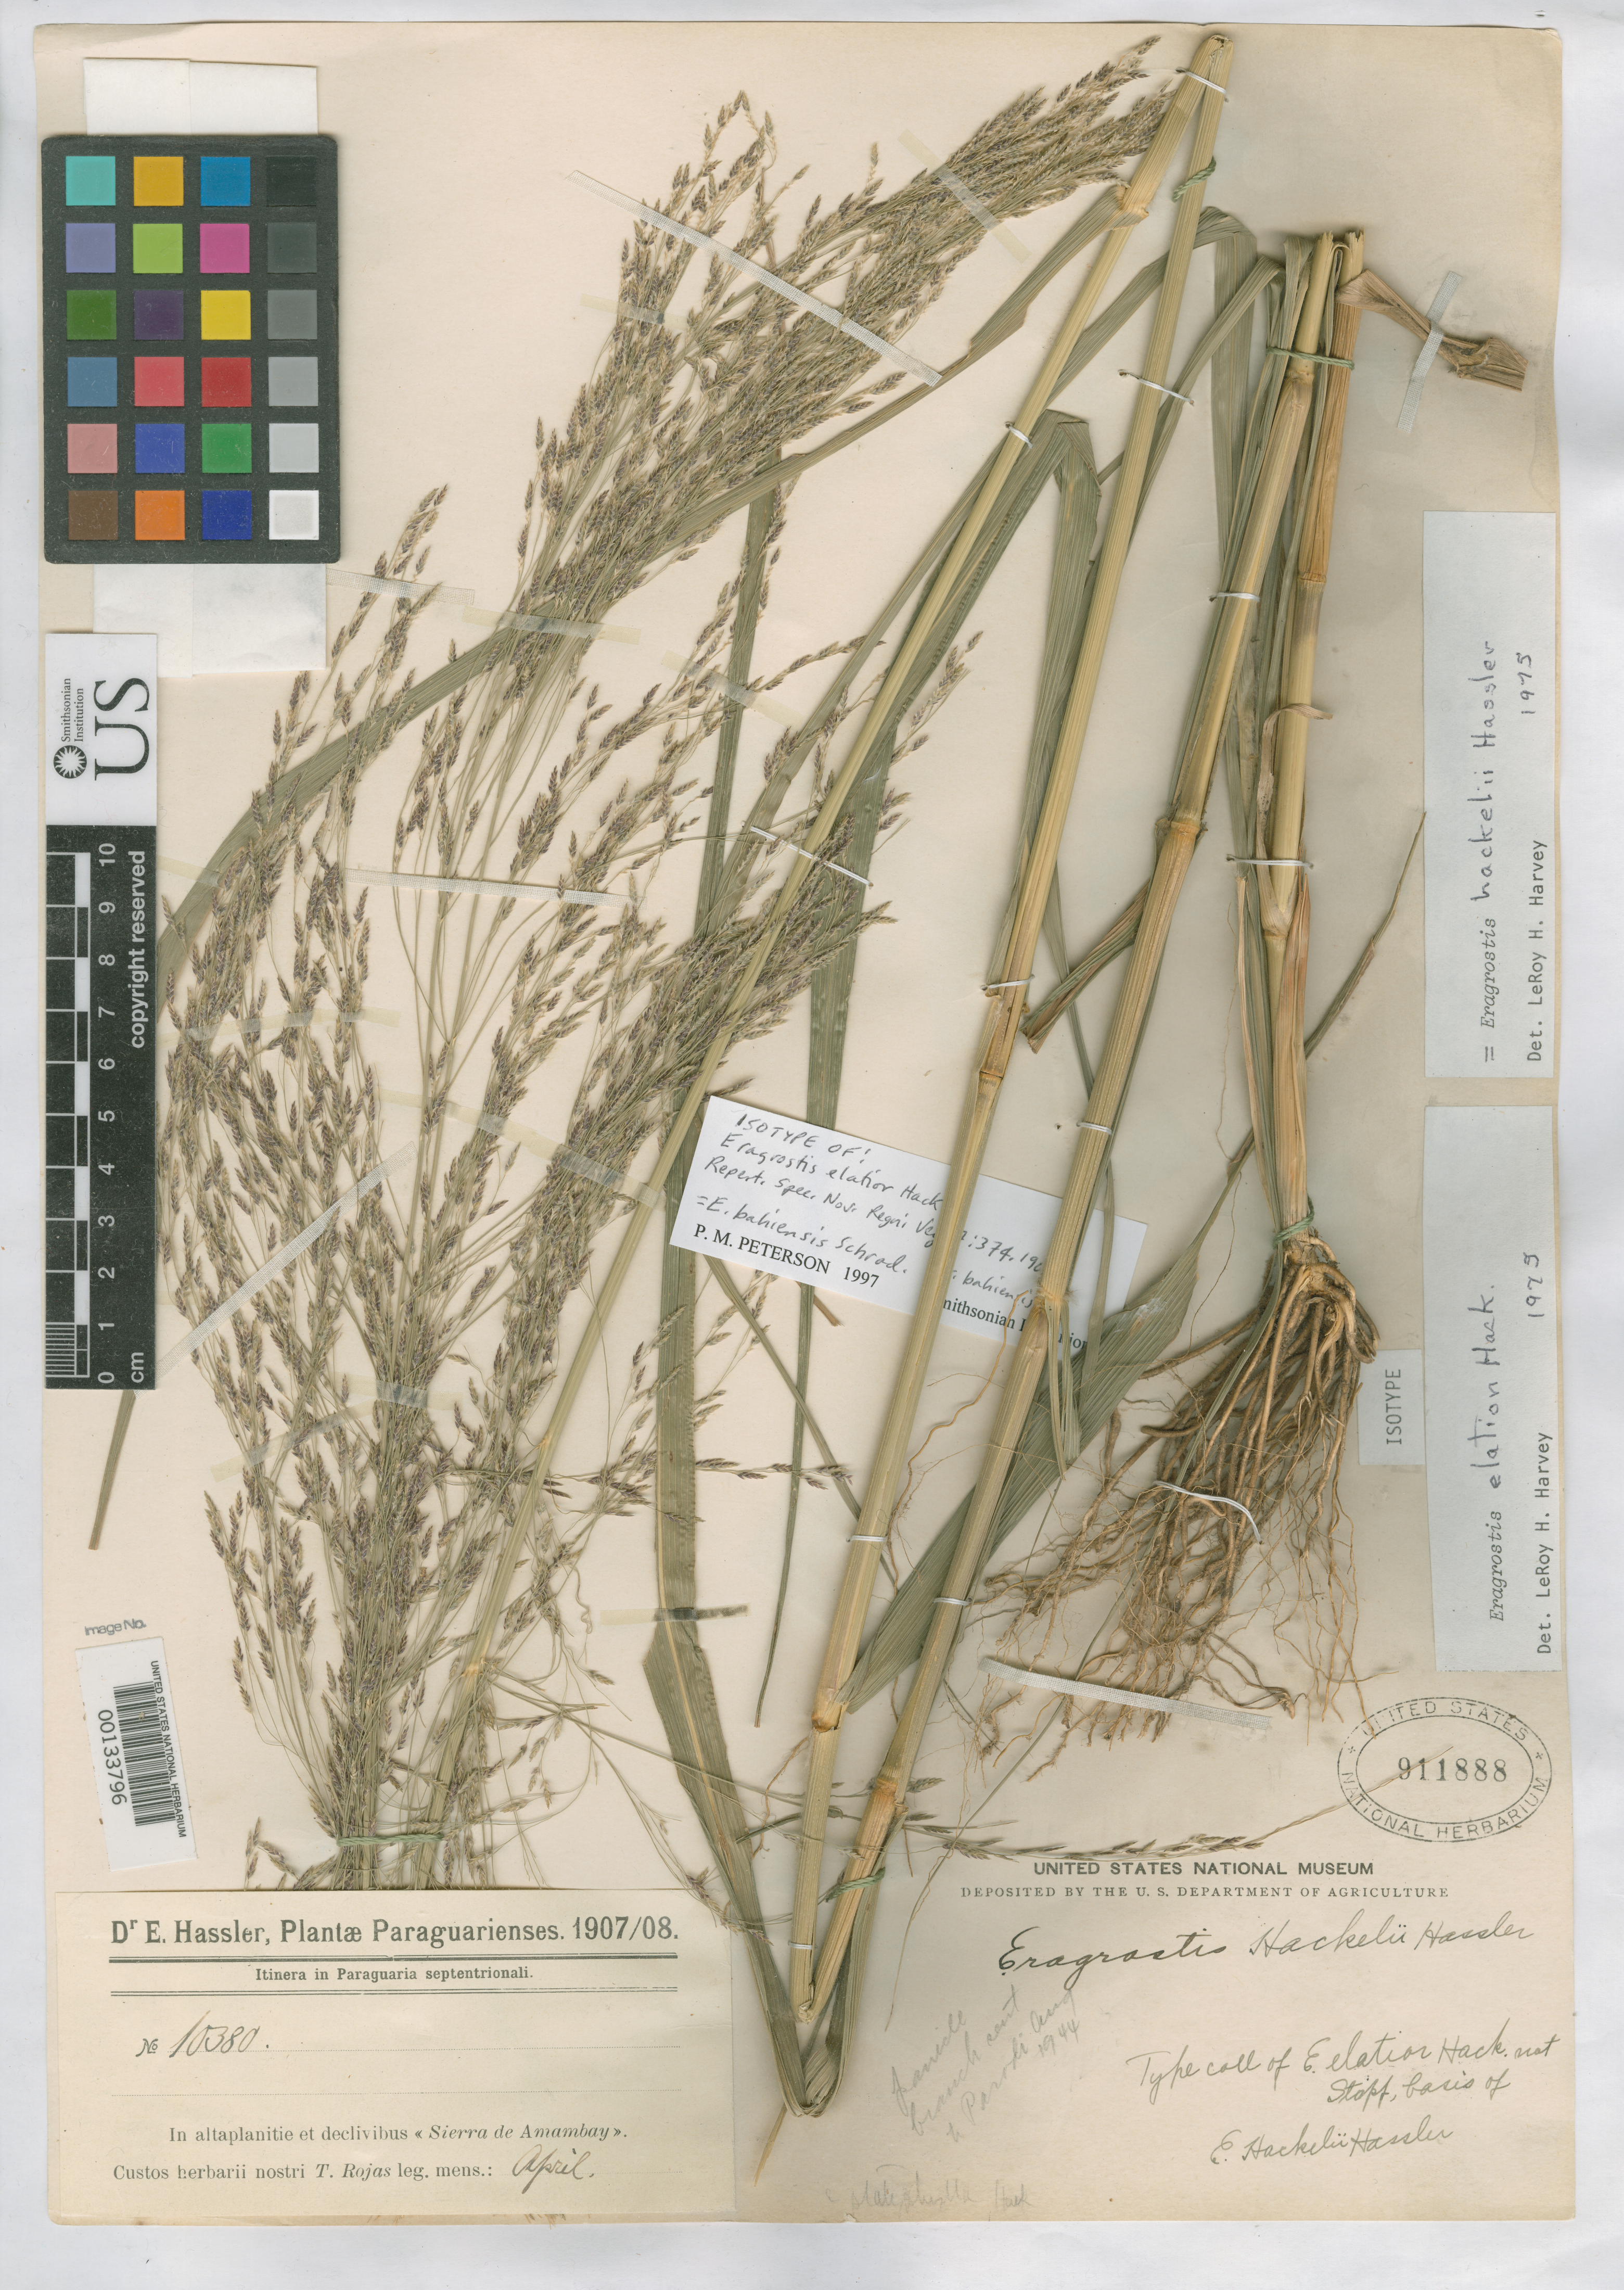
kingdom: Plantae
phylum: Tracheophyta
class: Liliopsida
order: Poales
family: Poaceae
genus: Eragrostis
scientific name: Eragrostis elatior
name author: Hack.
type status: Isotype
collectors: T. Rojas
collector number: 10380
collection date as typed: Apr 1908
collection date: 1908-04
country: Paraguay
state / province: Amambay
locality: Sierra de Amambay.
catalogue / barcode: US 911888